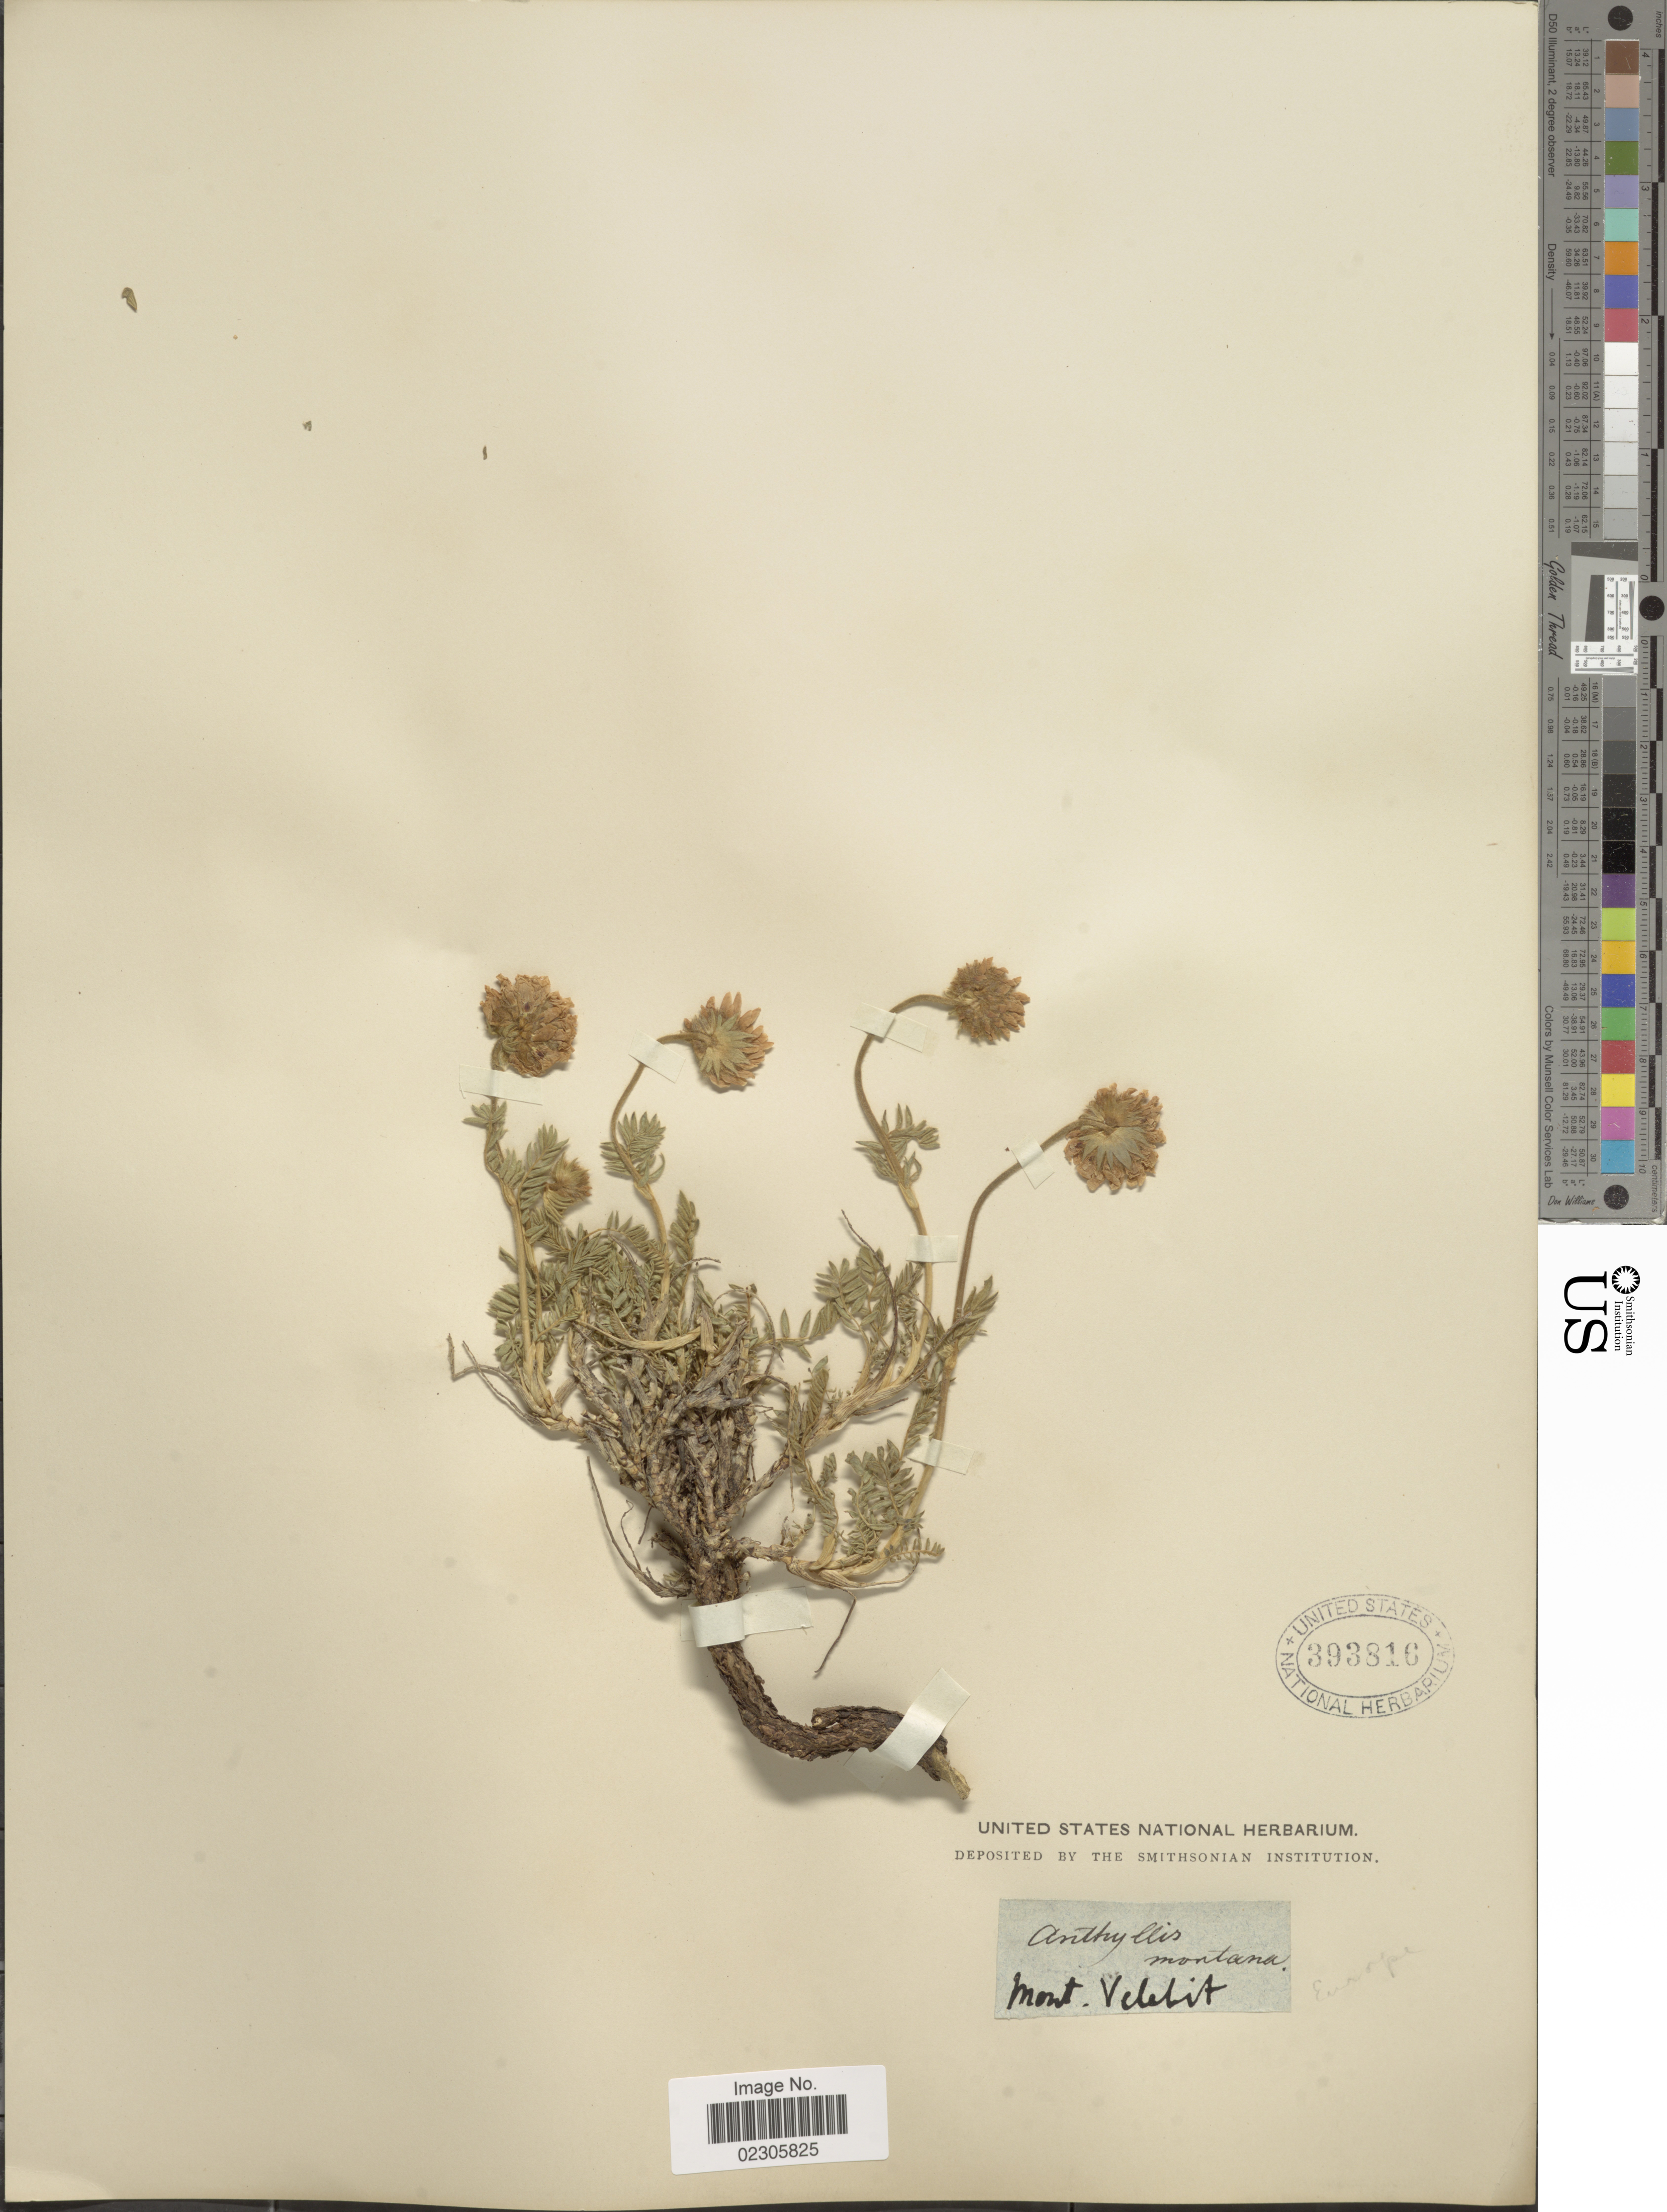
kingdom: Plantae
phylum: Tracheophyta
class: Magnoliopsida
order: Fabales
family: Fabaceae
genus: Anthyllis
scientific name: Anthyllis montana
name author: L.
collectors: ex herb. United States National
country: Croatia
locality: Mont. Velebit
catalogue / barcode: US 393816